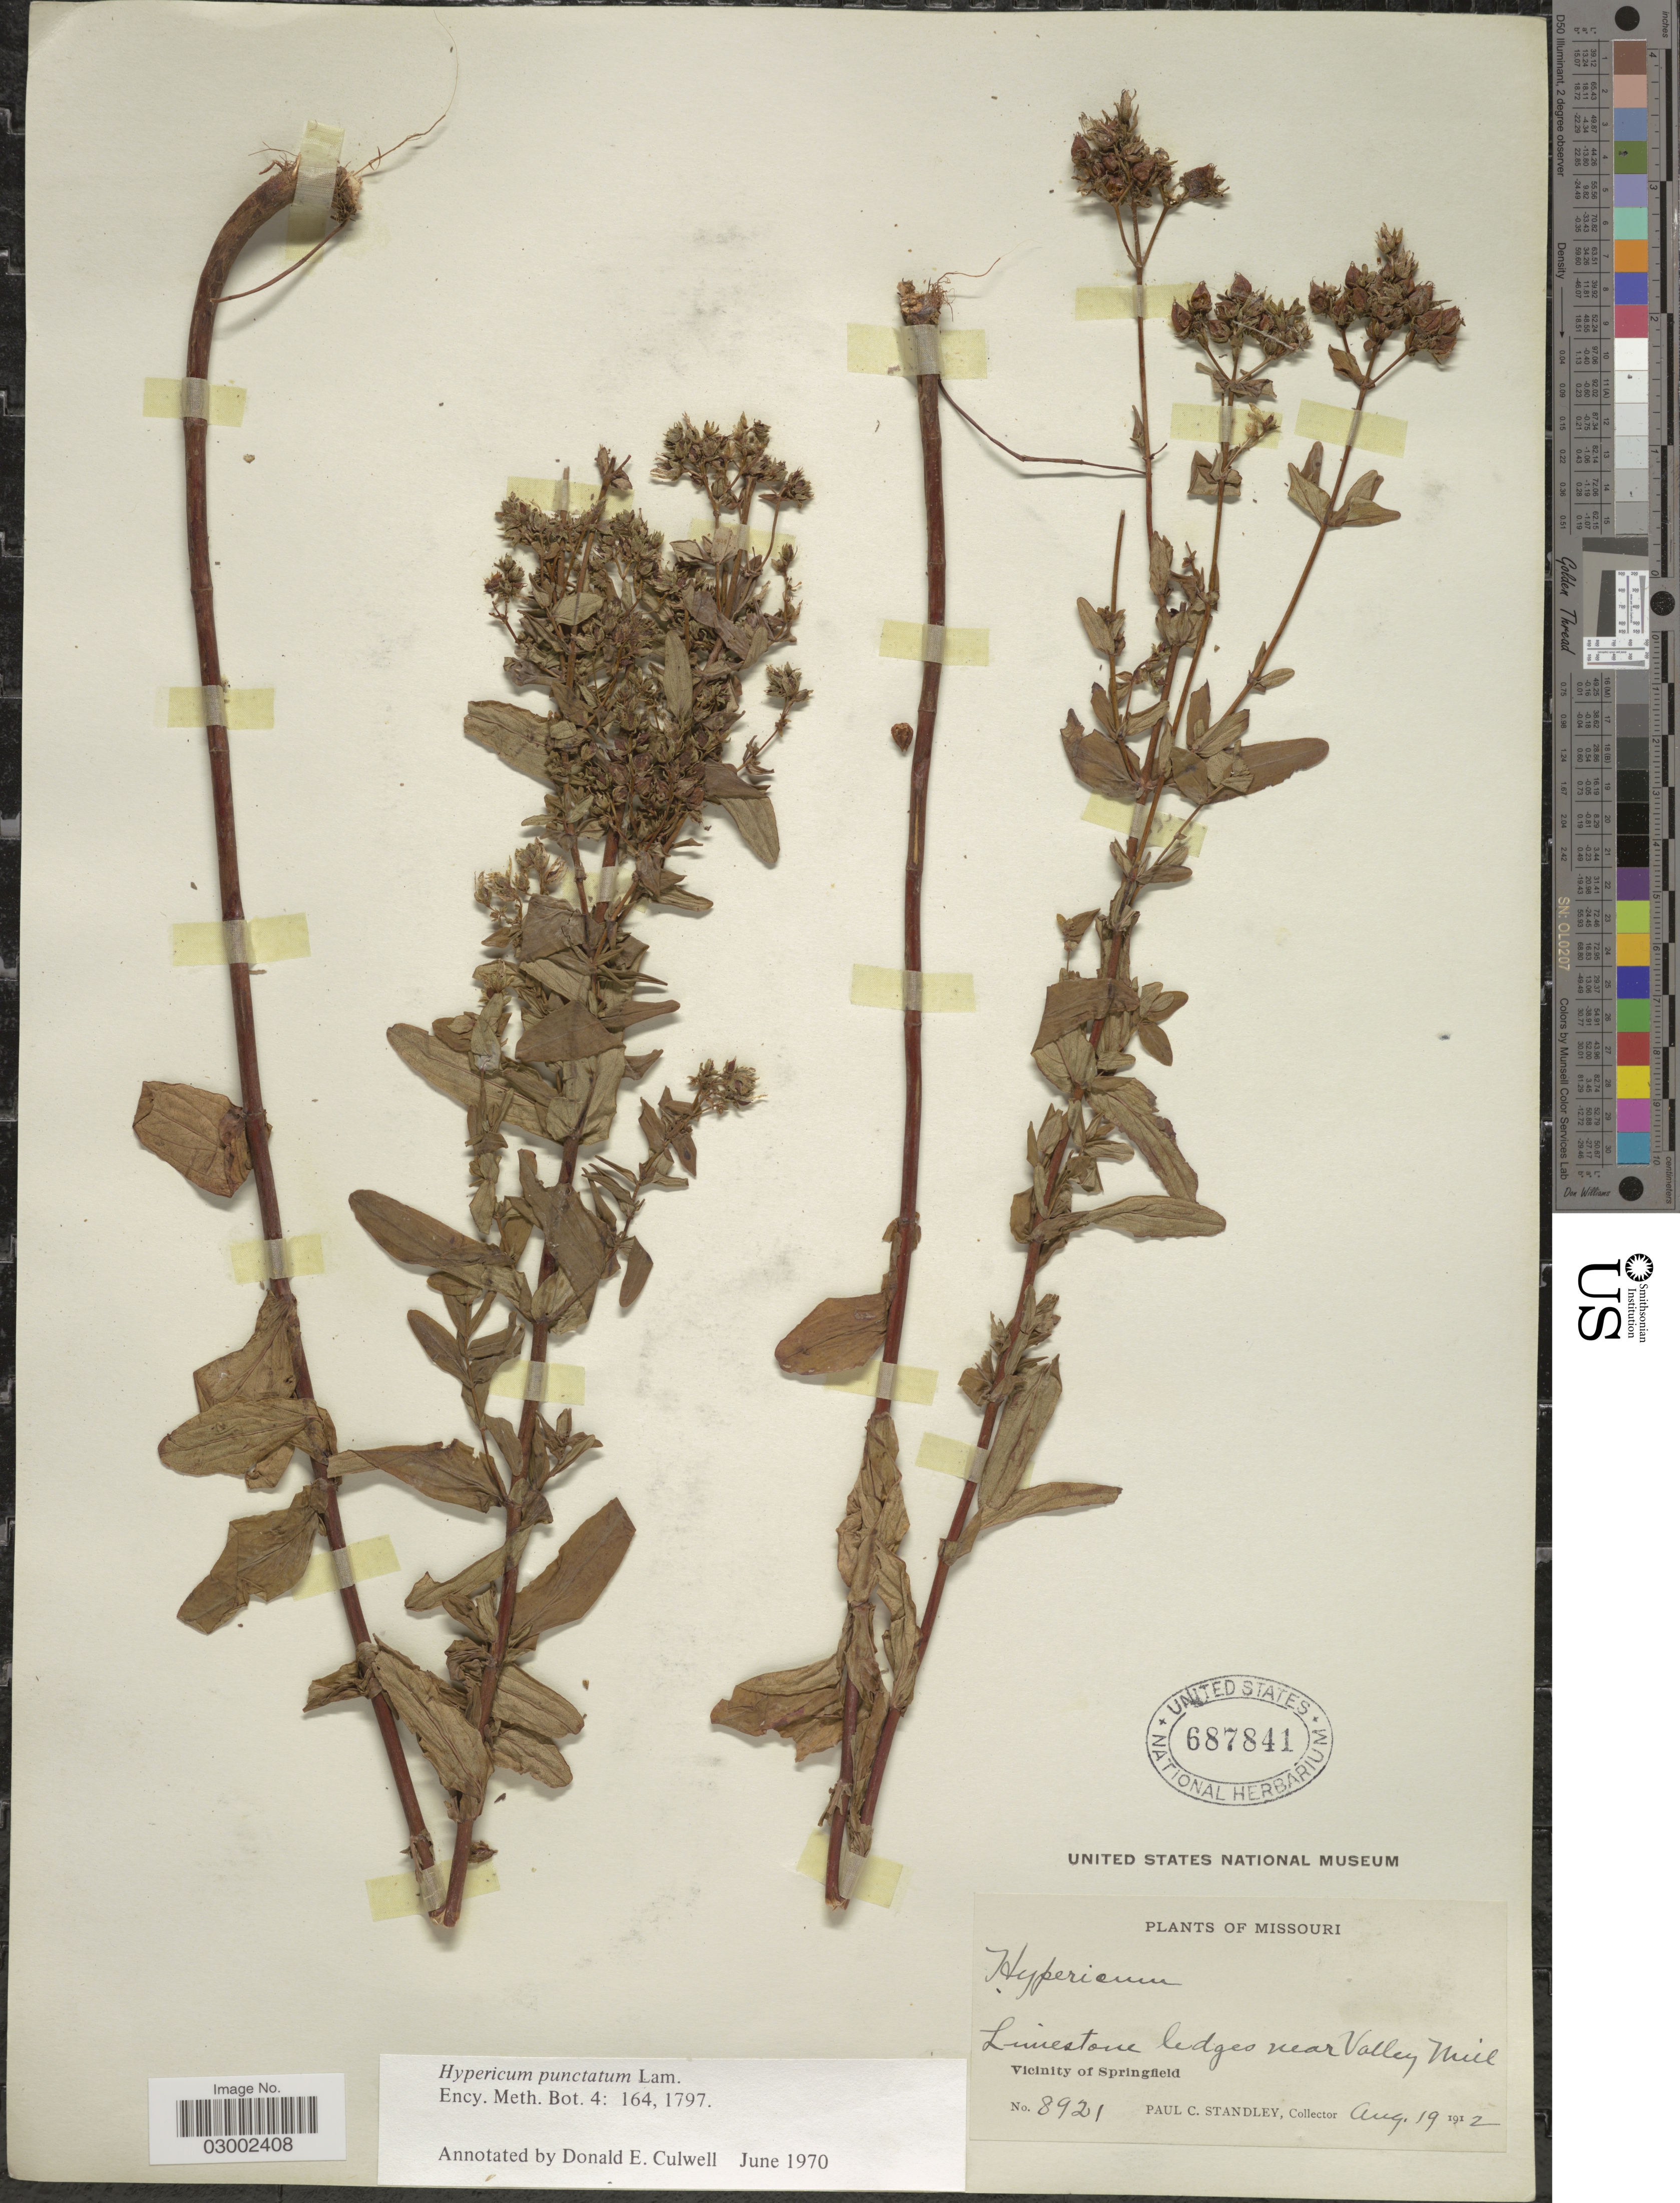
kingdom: Plantae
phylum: Tracheophyta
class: Magnoliopsida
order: Malpighiales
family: Hypericaceae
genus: Hypericum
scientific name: Hypericum punctatum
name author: Lam.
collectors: P. C. Standley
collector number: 8921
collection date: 1912-08-19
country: United States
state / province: Missouri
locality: Near Valley Mill. Vicinity of Springfield.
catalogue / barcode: US 687841